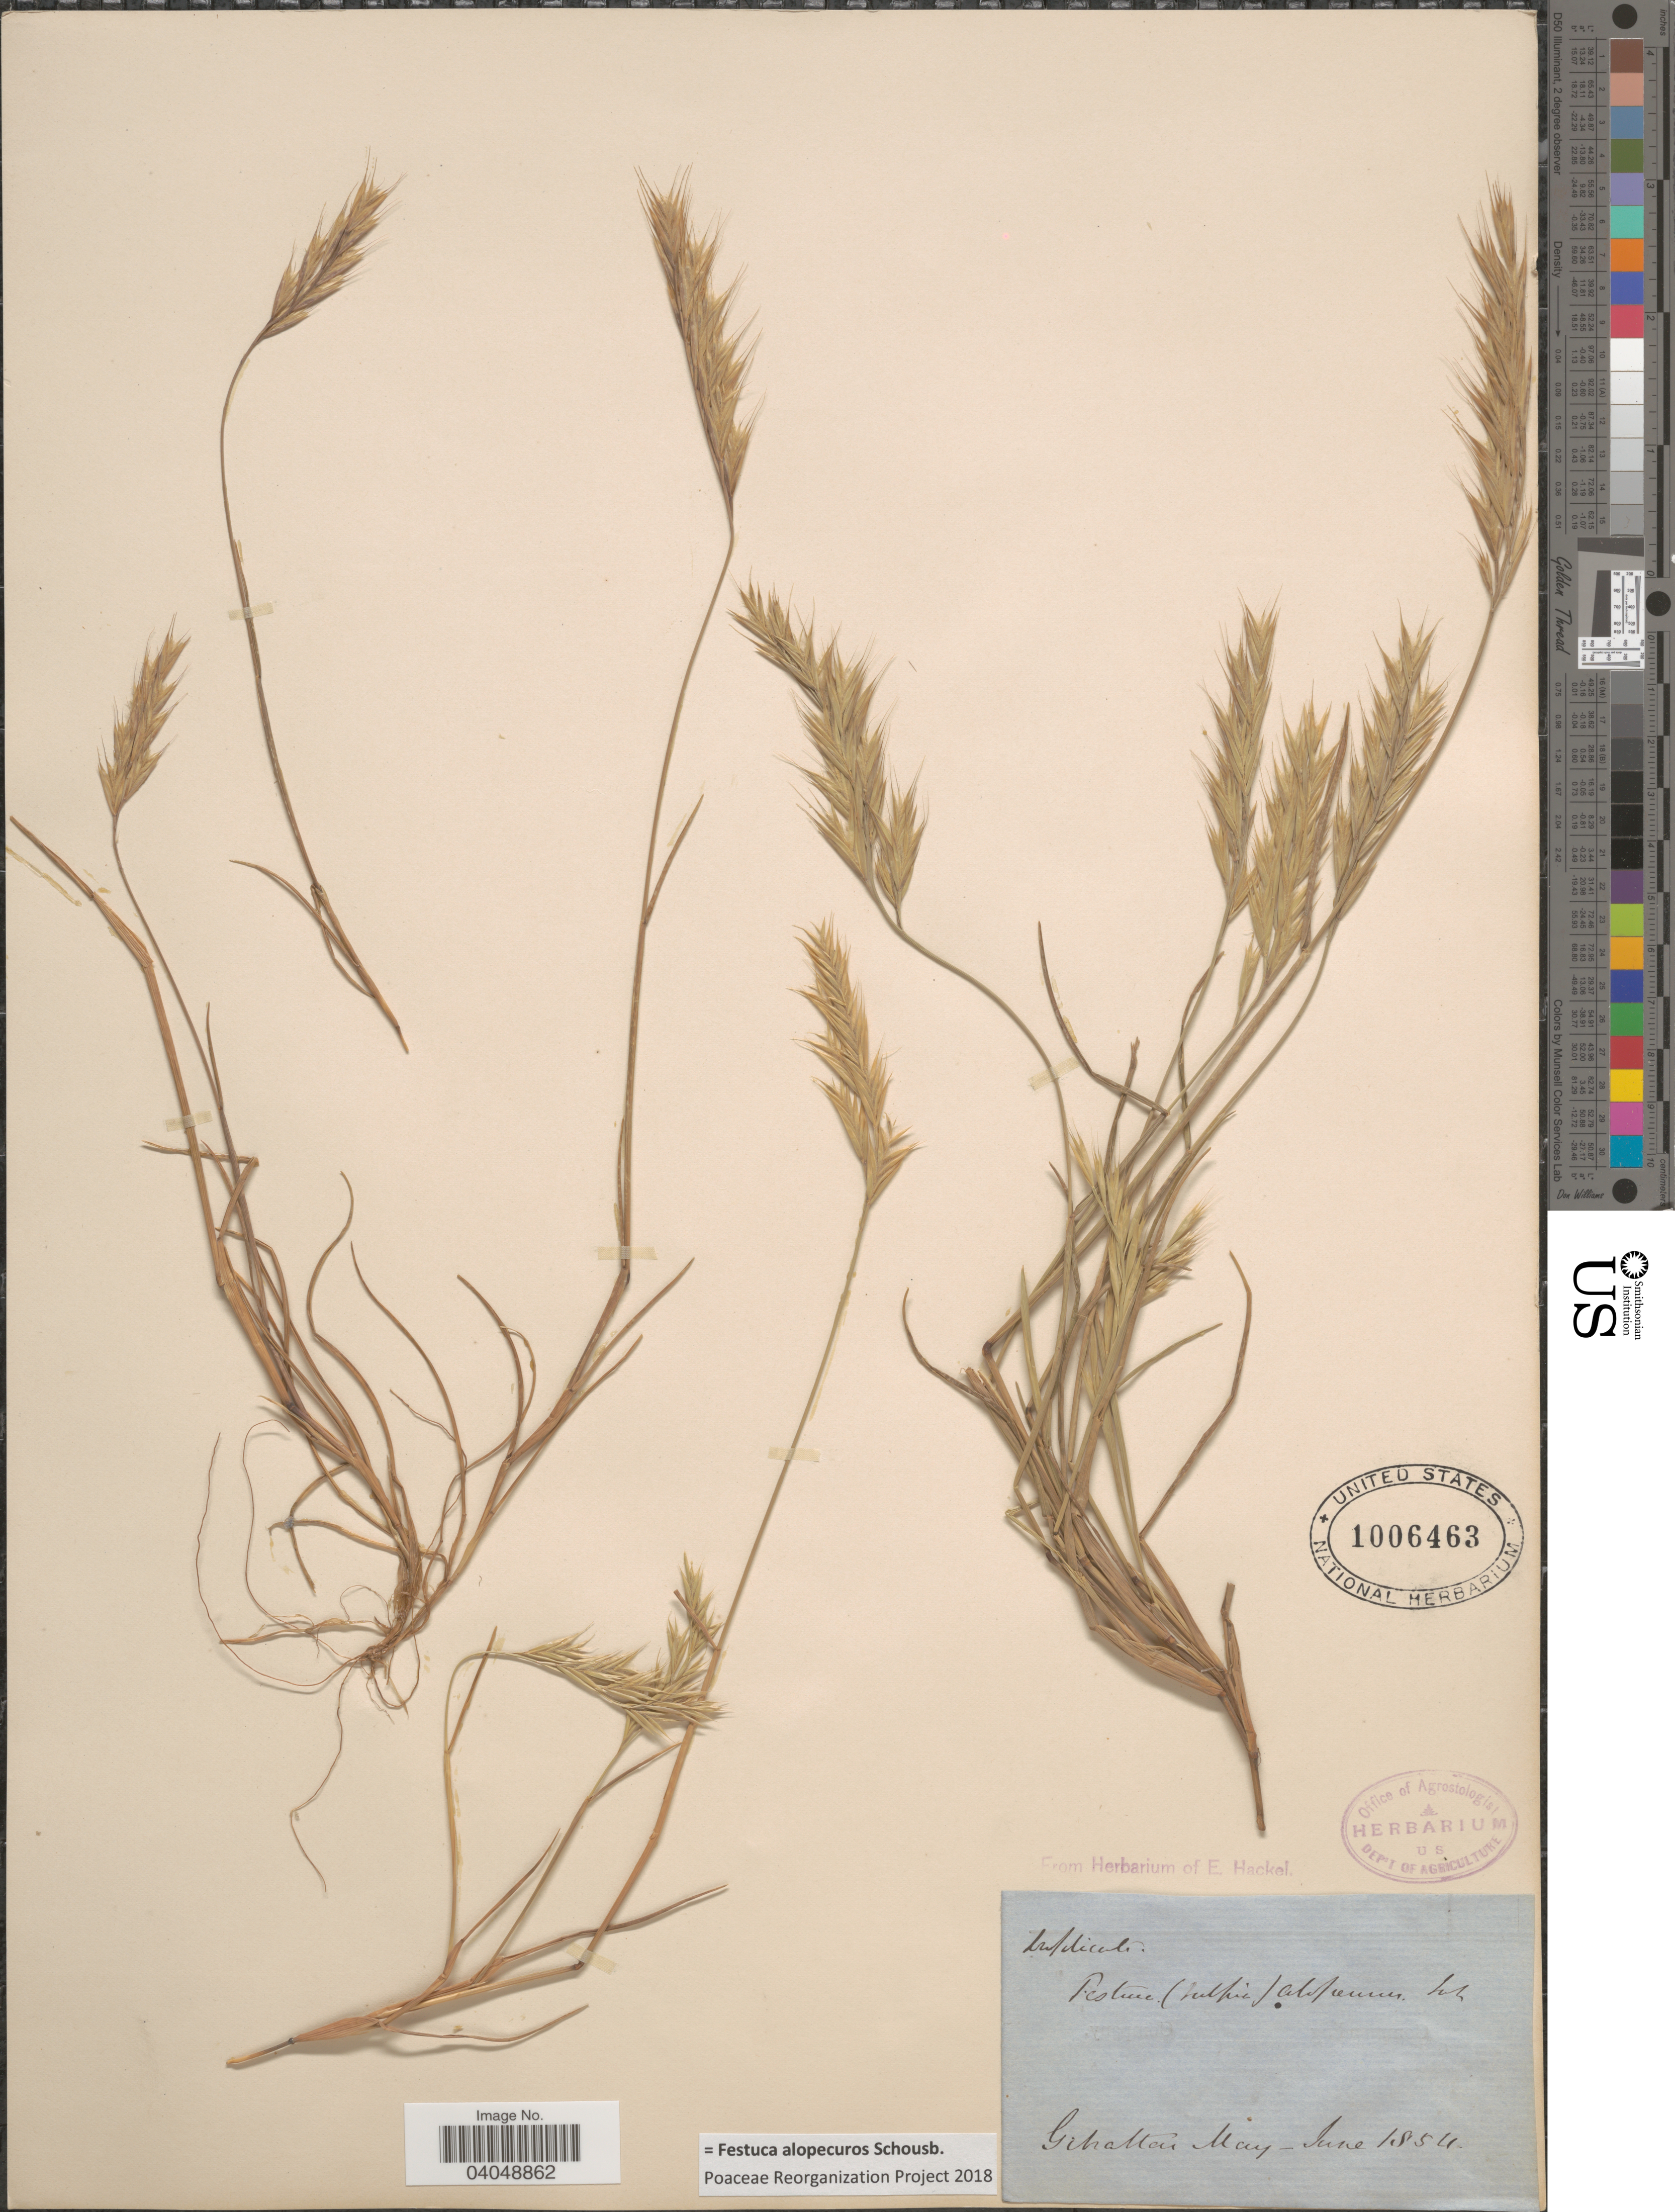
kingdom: Plantae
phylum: Tracheophyta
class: Liliopsida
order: Poales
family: Poaceae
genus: Festuca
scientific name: Festuca alopecuros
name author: Schousb.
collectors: ex herb. E. Hackel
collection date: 1854-05/1854-06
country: Gibraltar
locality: Gitraltar.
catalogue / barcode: US 1006463